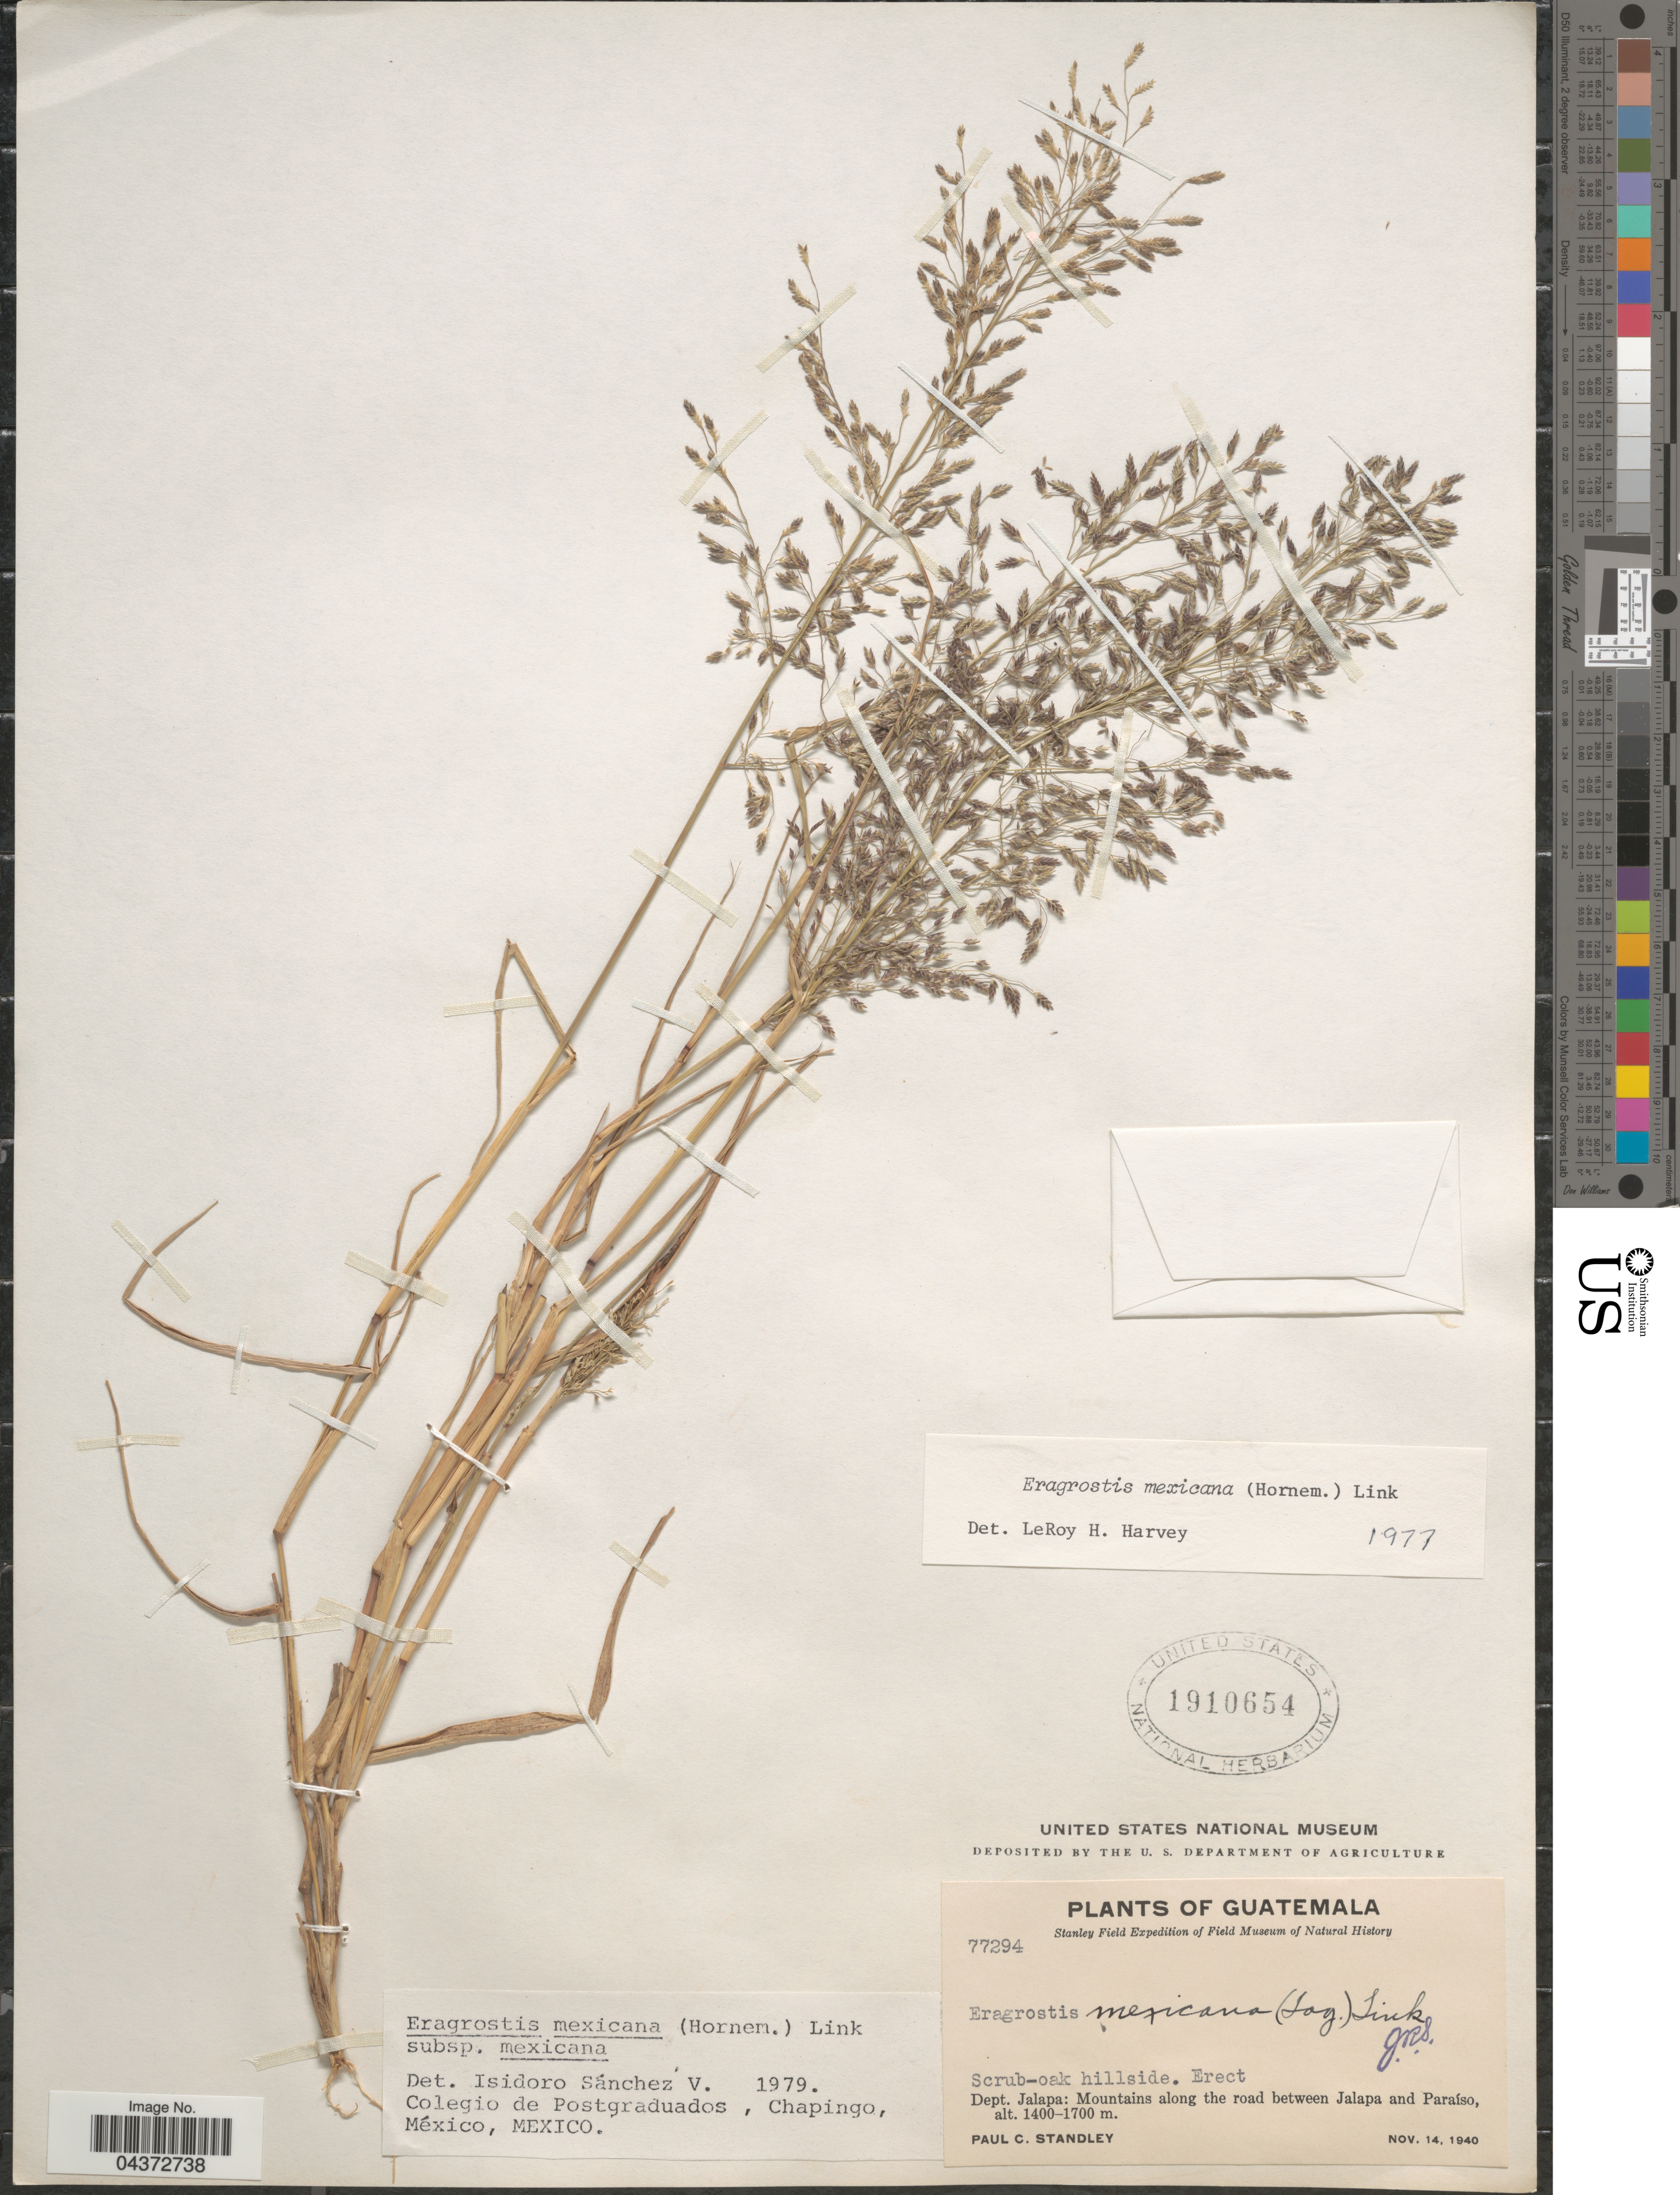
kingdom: Plantae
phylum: Tracheophyta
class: Liliopsida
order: Poales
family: Poaceae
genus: Eragrostis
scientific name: Eragrostis mexicana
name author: (Hornem.) Link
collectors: P. C. Standley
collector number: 77294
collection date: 1940-11-14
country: Guatemala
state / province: Jalapa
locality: Stanley Field Expedition. Scrub-oak hillside. Dept. Jalapa: Mountains along the road between Jalapa and Paraíso.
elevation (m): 1400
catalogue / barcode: US 1910654